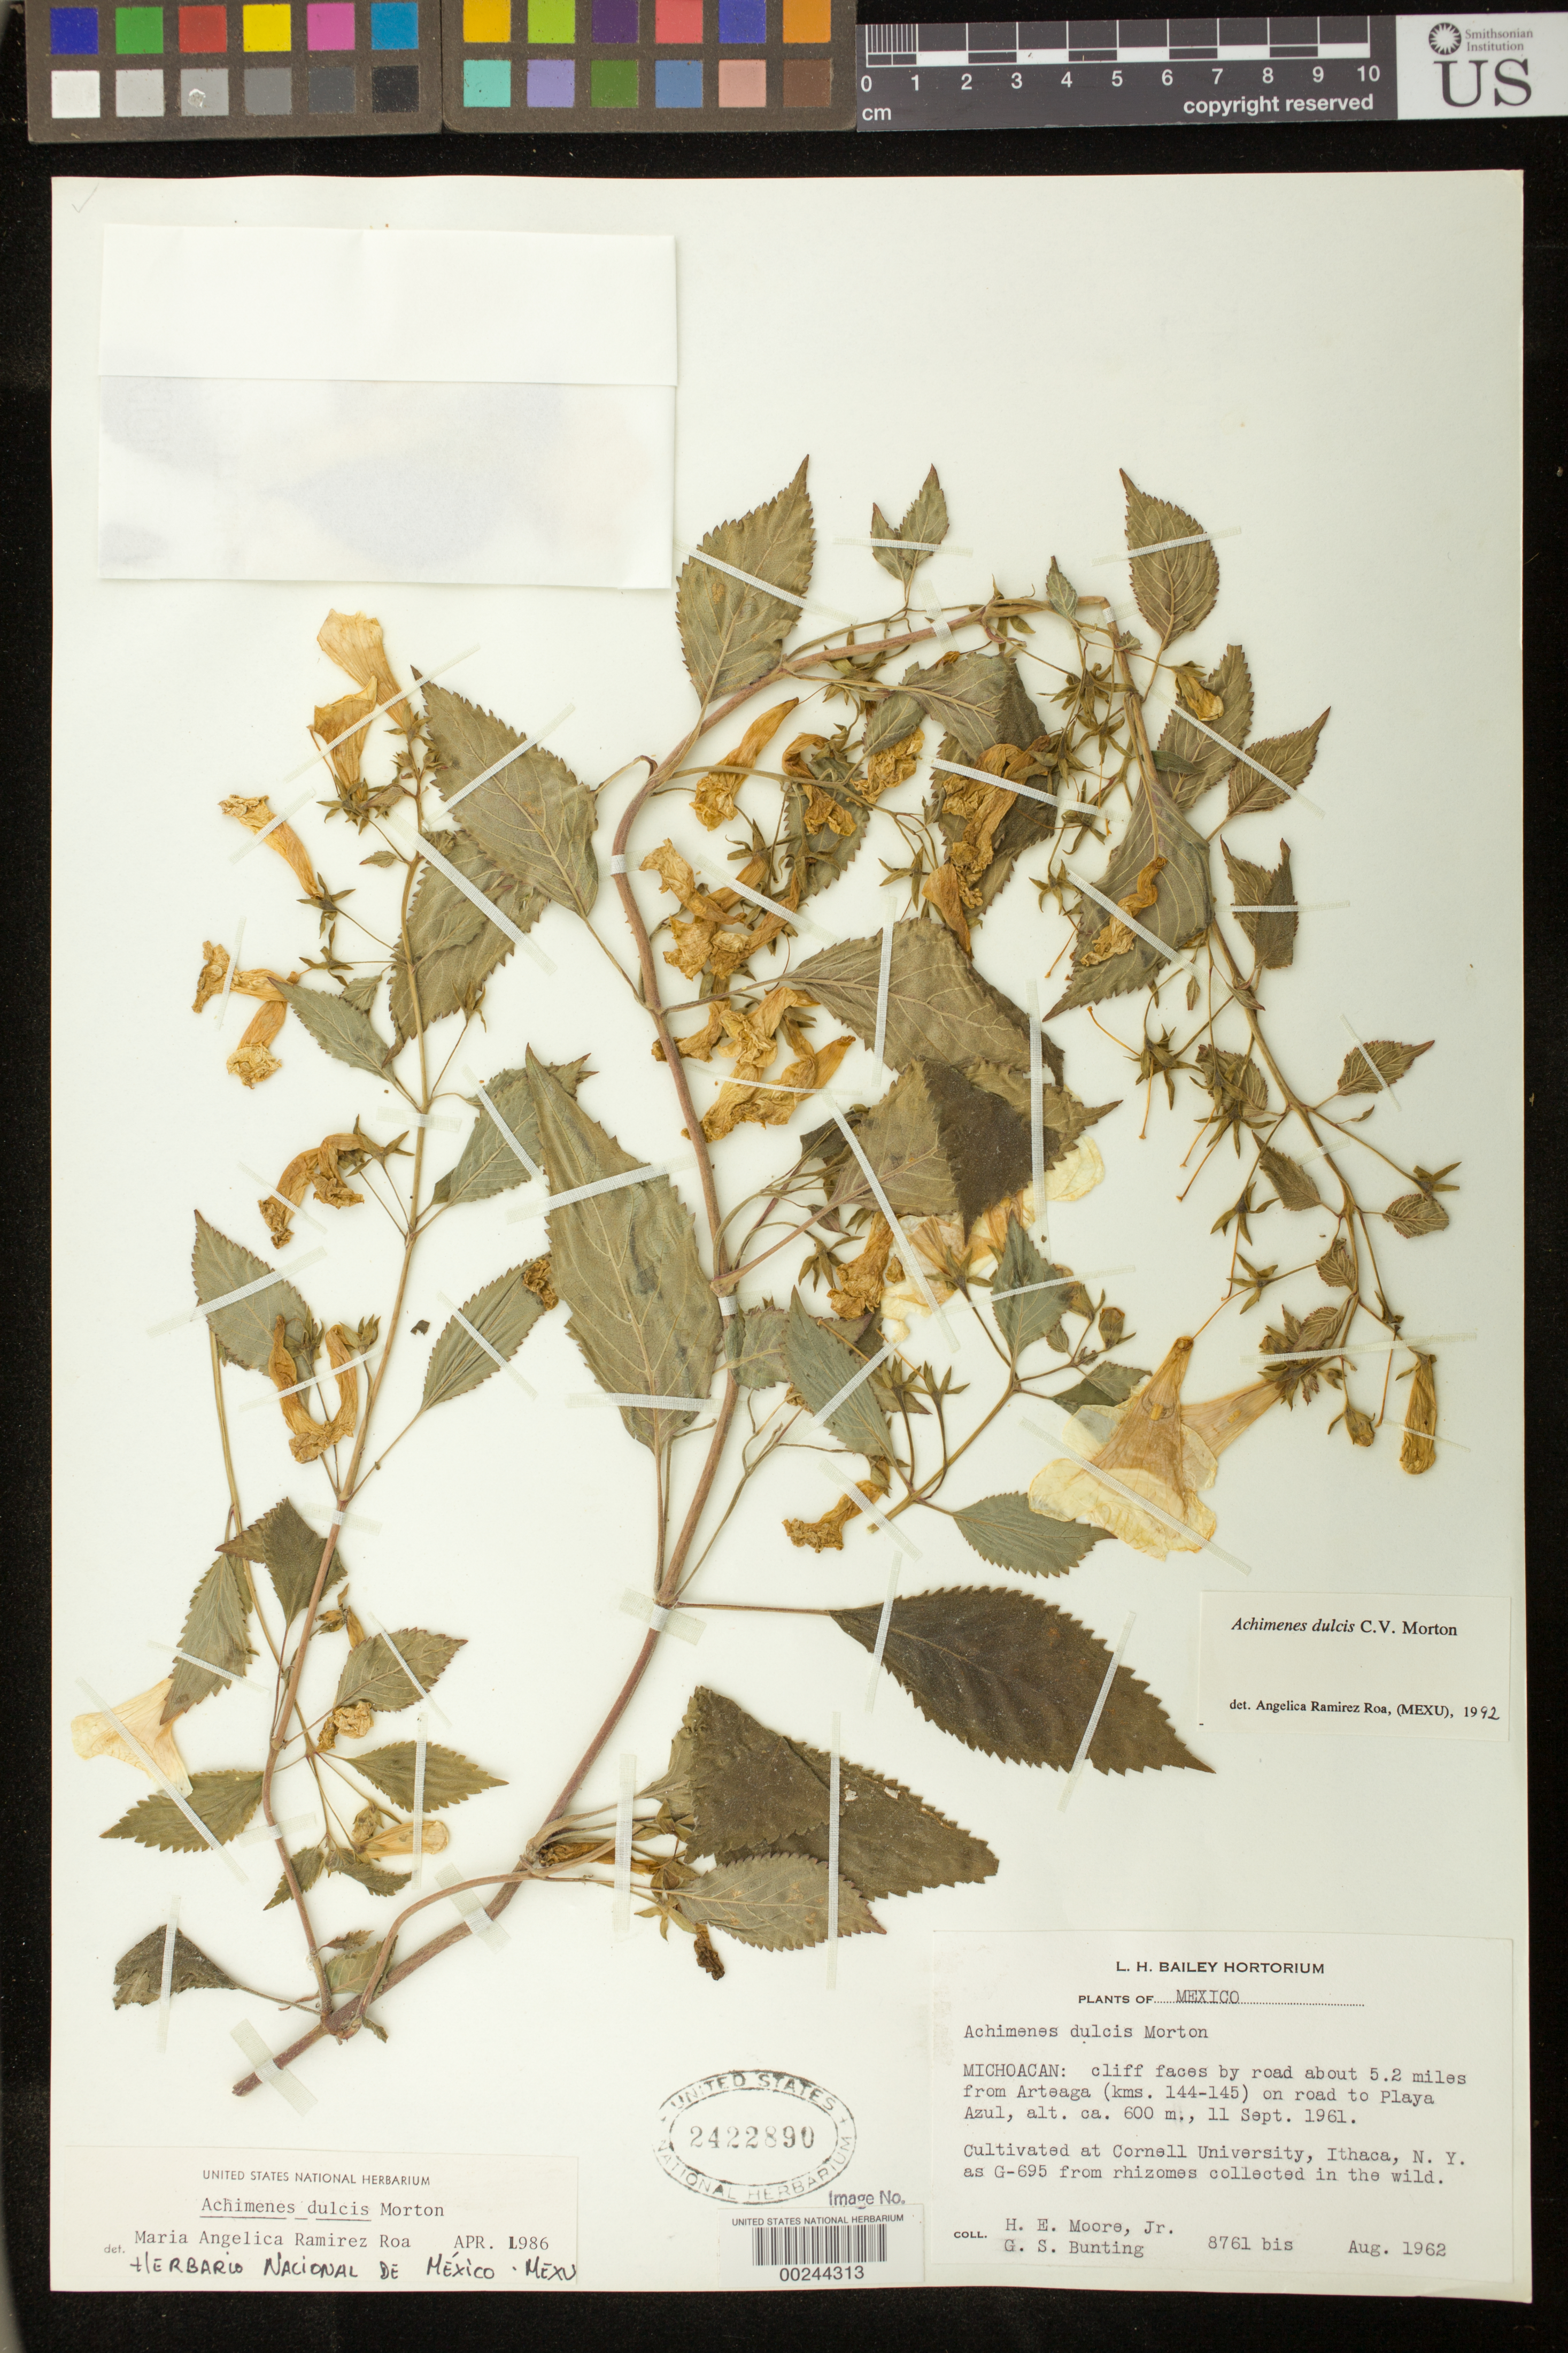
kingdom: Plantae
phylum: Tracheophyta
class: Magnoliopsida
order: Lamiales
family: Gesneriaceae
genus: Achimenes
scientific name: Achimenes dulcis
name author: C.V. Morton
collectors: H. E. Moore & G. S. Bunting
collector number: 8761 bis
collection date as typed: Aug 1962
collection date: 1962-08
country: Mexico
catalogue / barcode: US 2422890